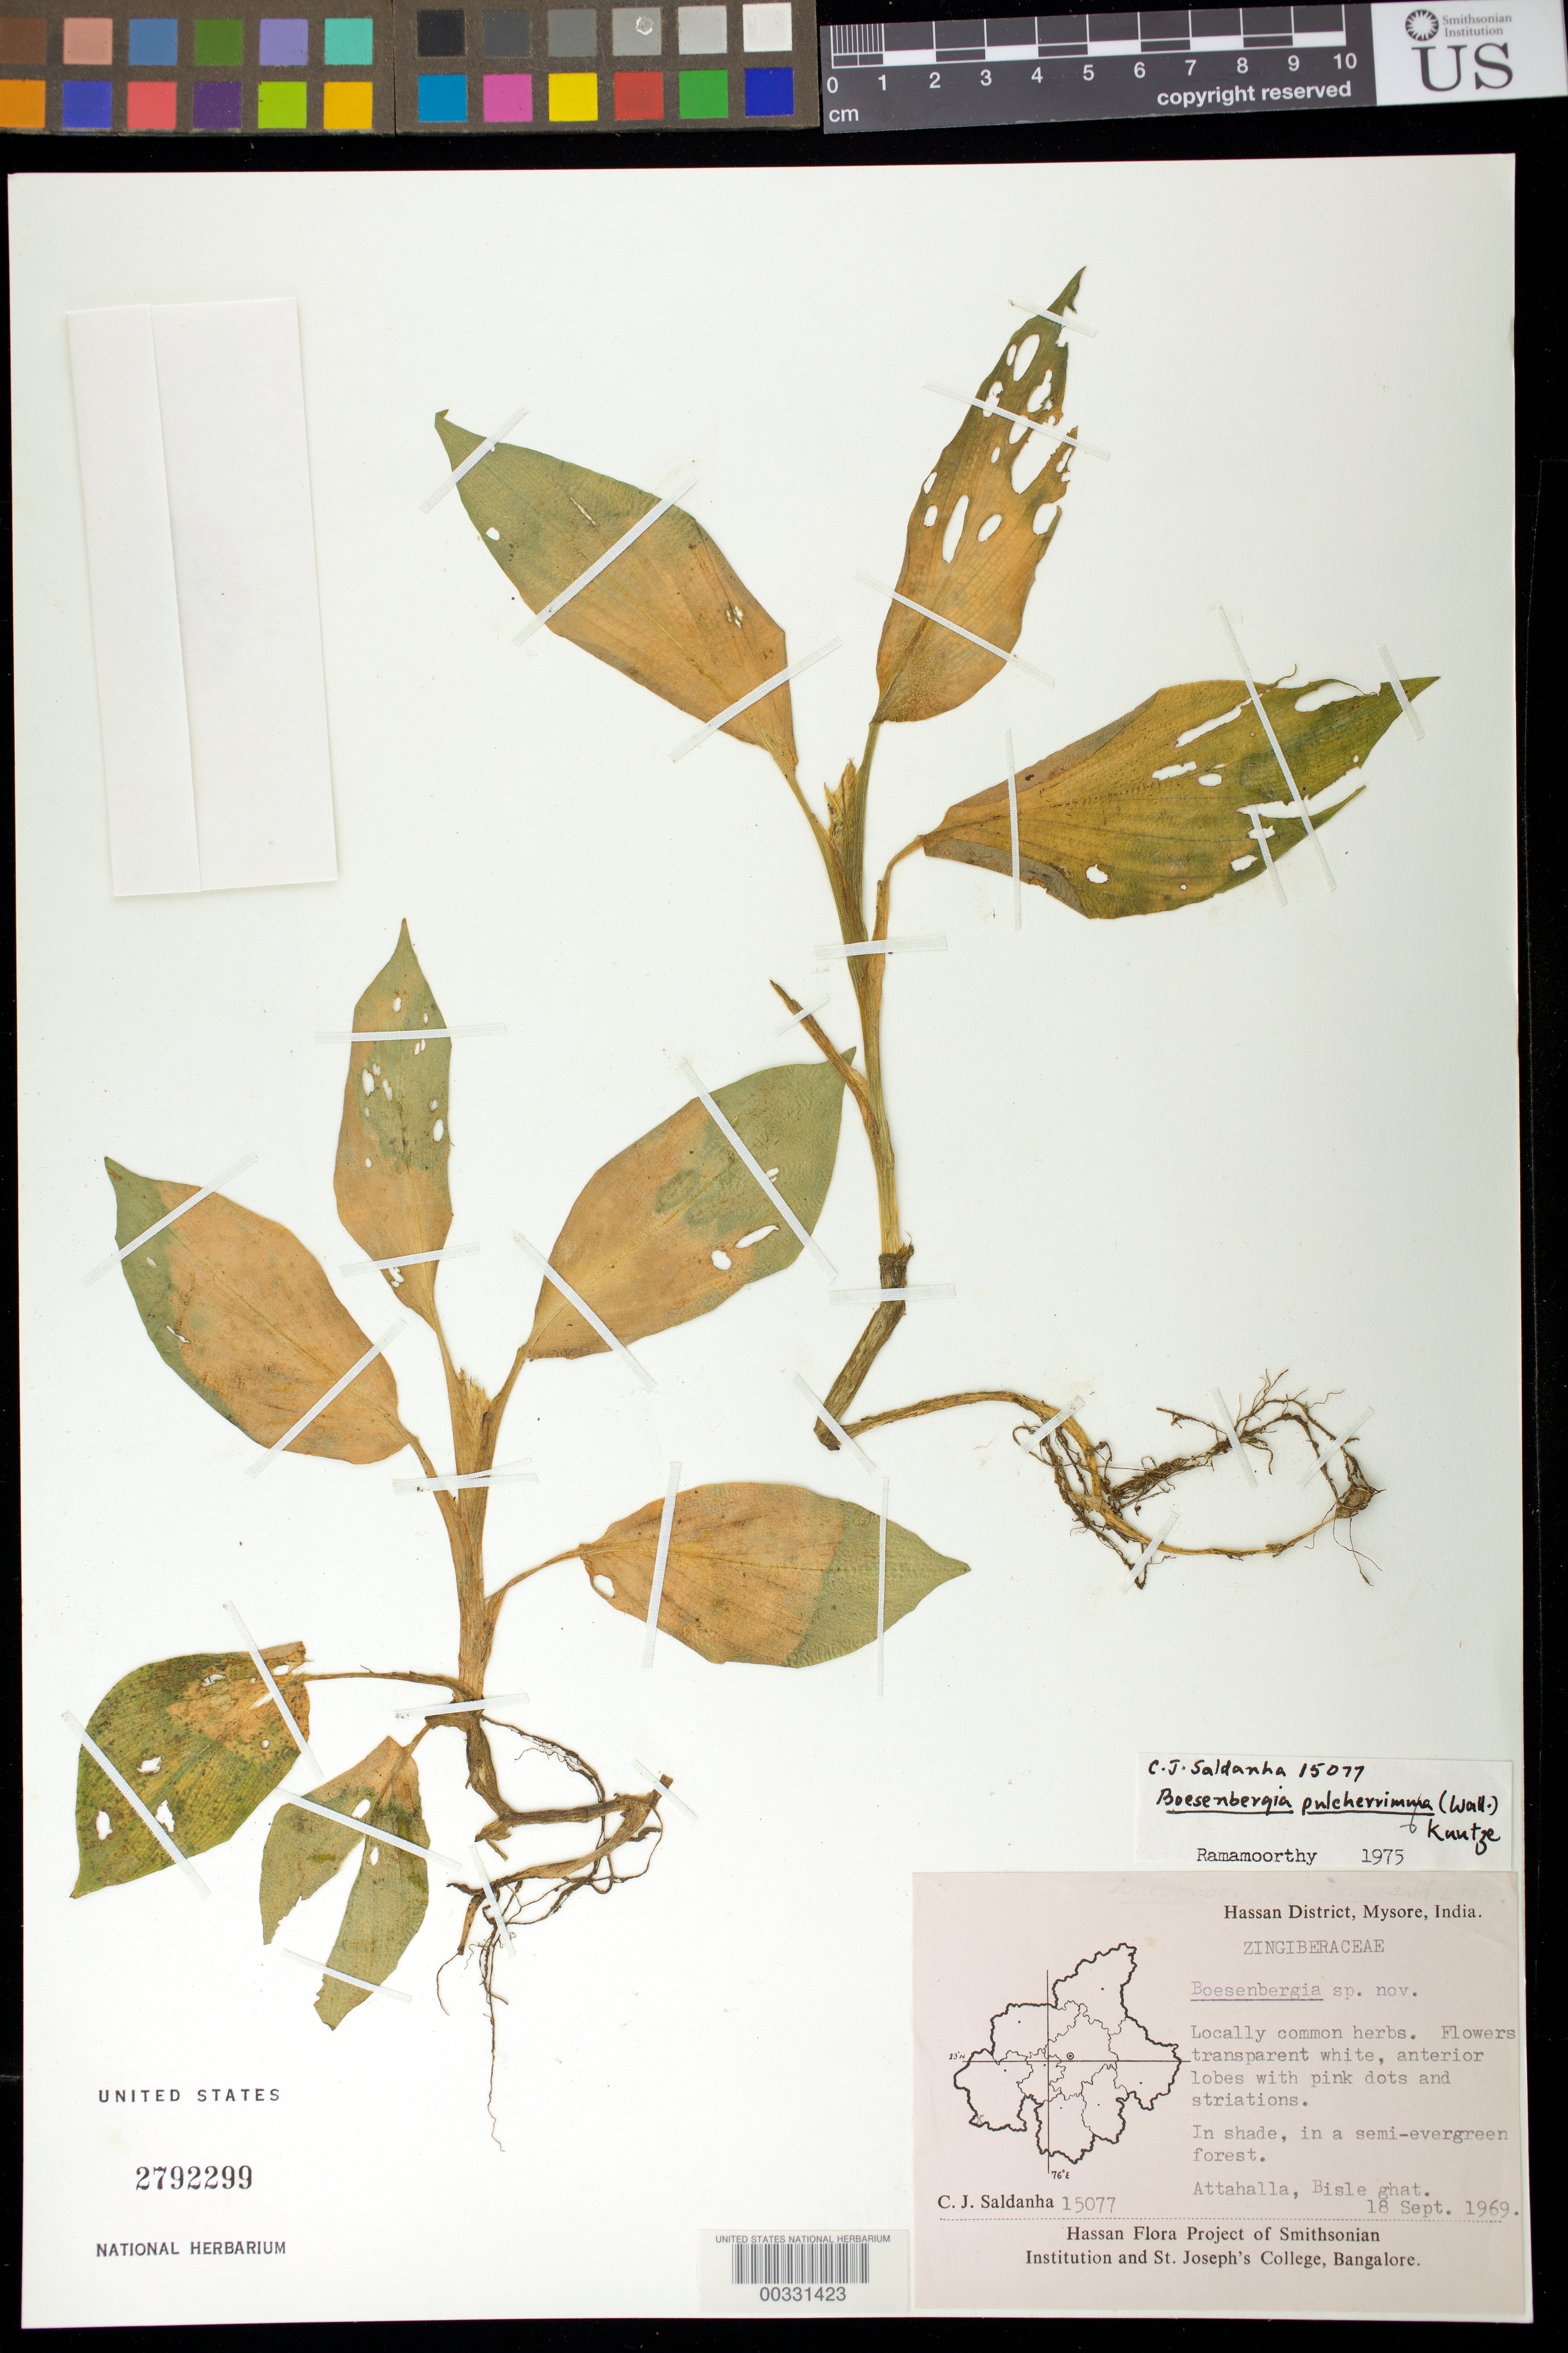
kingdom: Plantae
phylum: Tracheophyta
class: Liliopsida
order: Zingiberales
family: Zingiberaceae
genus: Boesenbergia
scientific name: Boesenbergia pulcherrima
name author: (Wall.) Kuntze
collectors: C. J. Saldanha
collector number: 15077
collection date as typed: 18 Sep 1969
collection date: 1969-09-18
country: India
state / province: Karnataka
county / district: Hassan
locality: Attahalla, bisle ghat, mysore state [mysore state = karnataka.]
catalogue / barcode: US 2792299